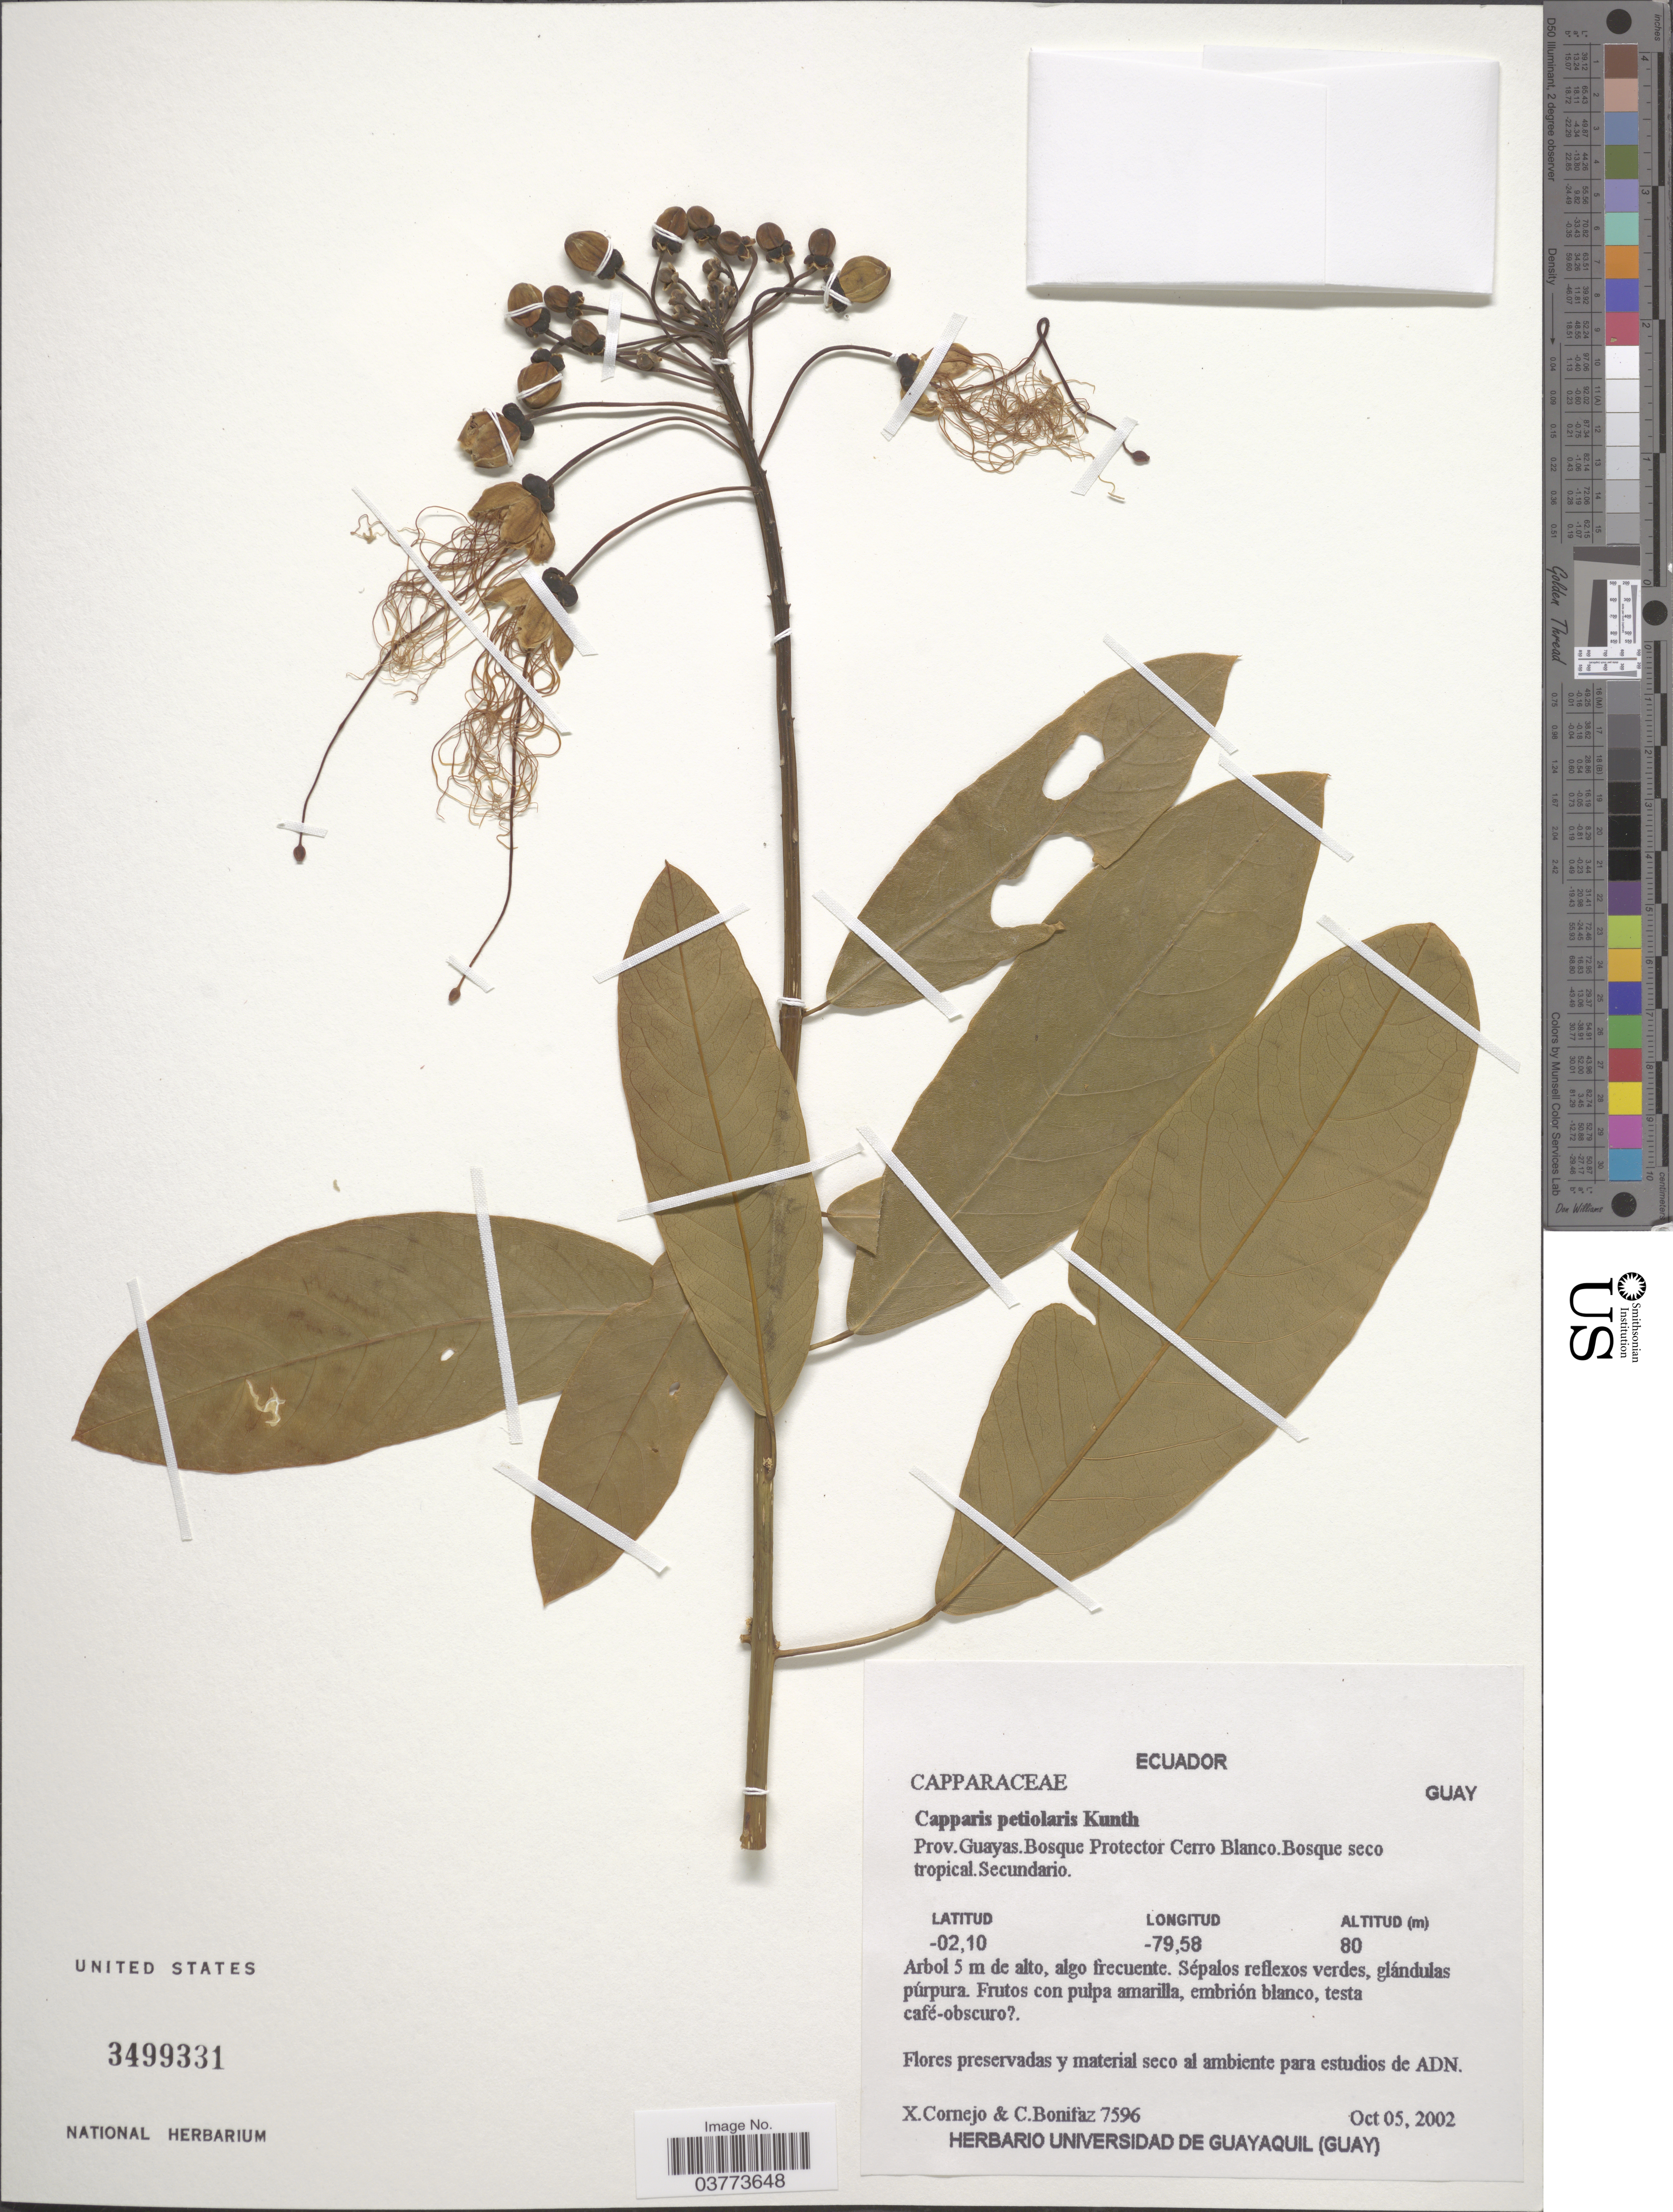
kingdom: Plantae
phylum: Tracheophyta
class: Magnoliopsida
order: Brassicales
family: Capparaceae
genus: Capparidastrum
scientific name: Capparidastrum petiolare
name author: (Kunth) Hutch.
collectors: X. F. Cornejo & C. Bonifaz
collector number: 7596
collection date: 2002-10-05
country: Ecuador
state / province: Guayas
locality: Bosque Protector Cerro Blanco.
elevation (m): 80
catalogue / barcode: US 3499331